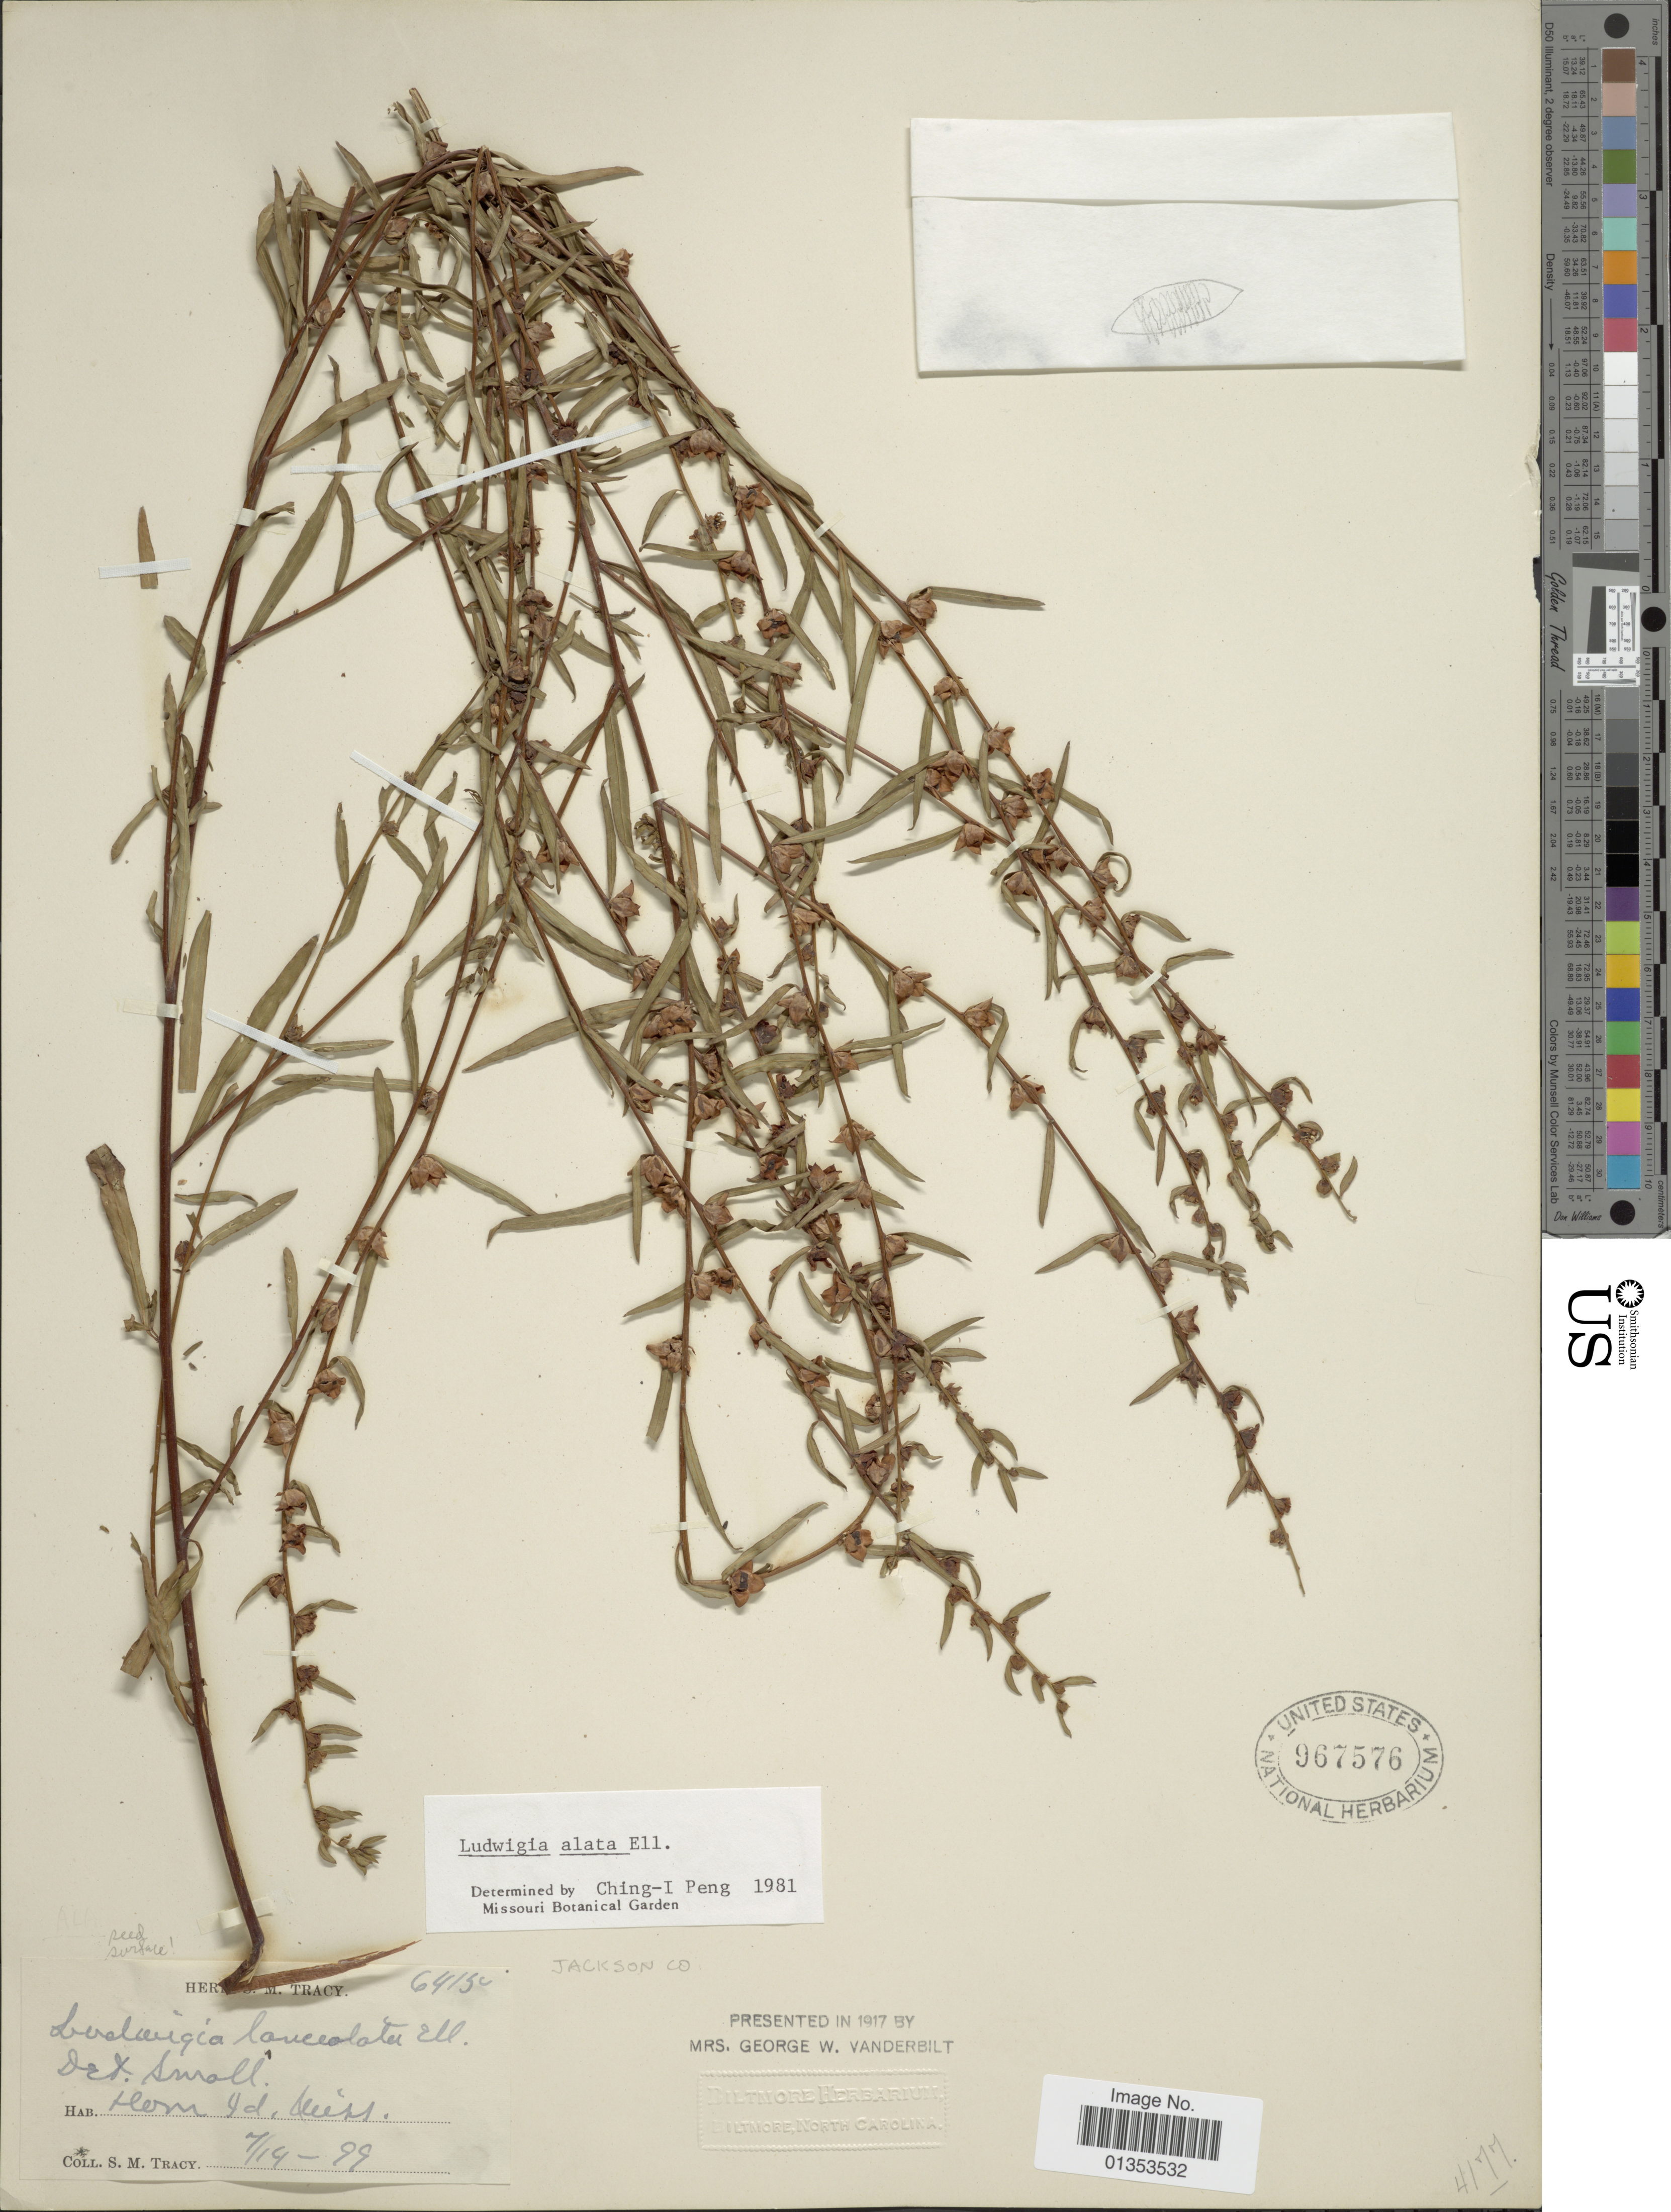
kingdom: Plantae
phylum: Tracheophyta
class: Magnoliopsida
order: Myrtales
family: Onagraceae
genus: Ludwigia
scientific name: Ludwigia alata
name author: Elliott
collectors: S. M. Tracy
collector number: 6415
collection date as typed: Transcribed d/m/y: 14/7/99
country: United States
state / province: Mississippi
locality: Horn Isl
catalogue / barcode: US 967576